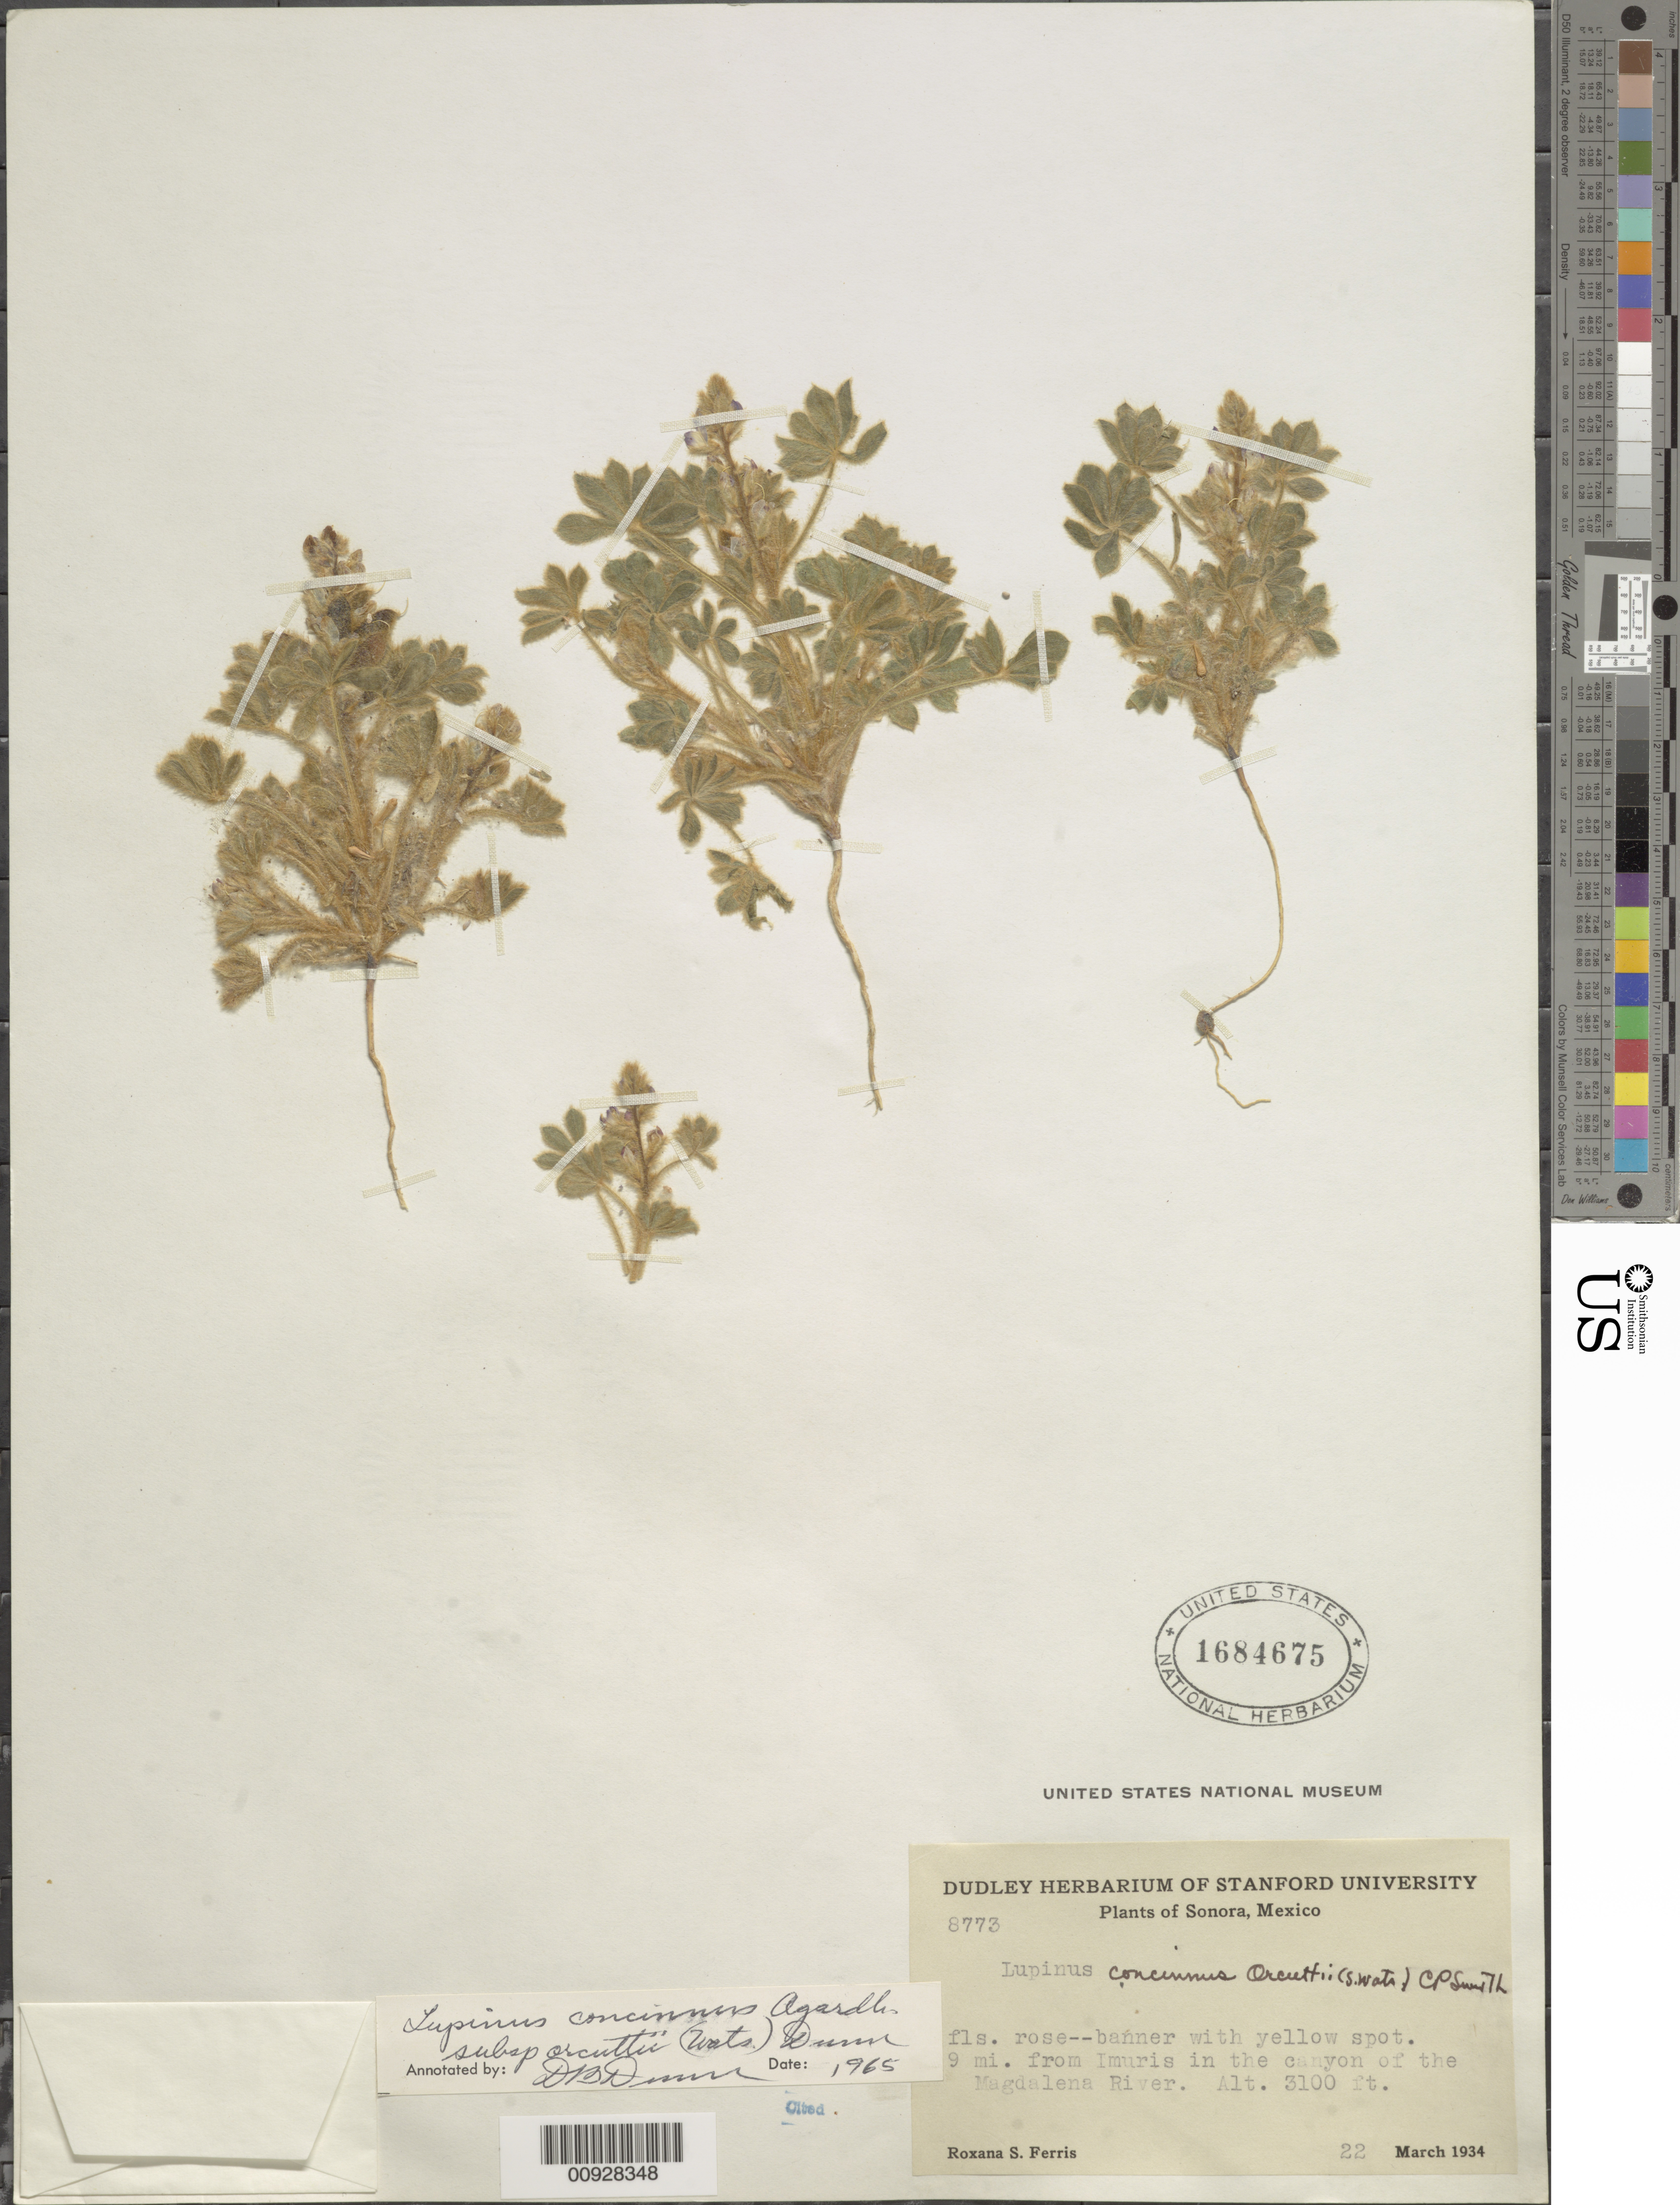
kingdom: Plantae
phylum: Tracheophyta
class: Magnoliopsida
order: Fabales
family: Fabaceae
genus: Lupinus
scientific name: Lupinus concinnus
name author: J. Agardh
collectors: R. S. Ferris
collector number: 8773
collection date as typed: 22 Mar 1934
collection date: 1934-03-22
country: Mexico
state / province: Sonora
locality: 9 mi. from Imuris in the canyon of the Magdalena River.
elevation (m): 945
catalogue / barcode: US 1684675